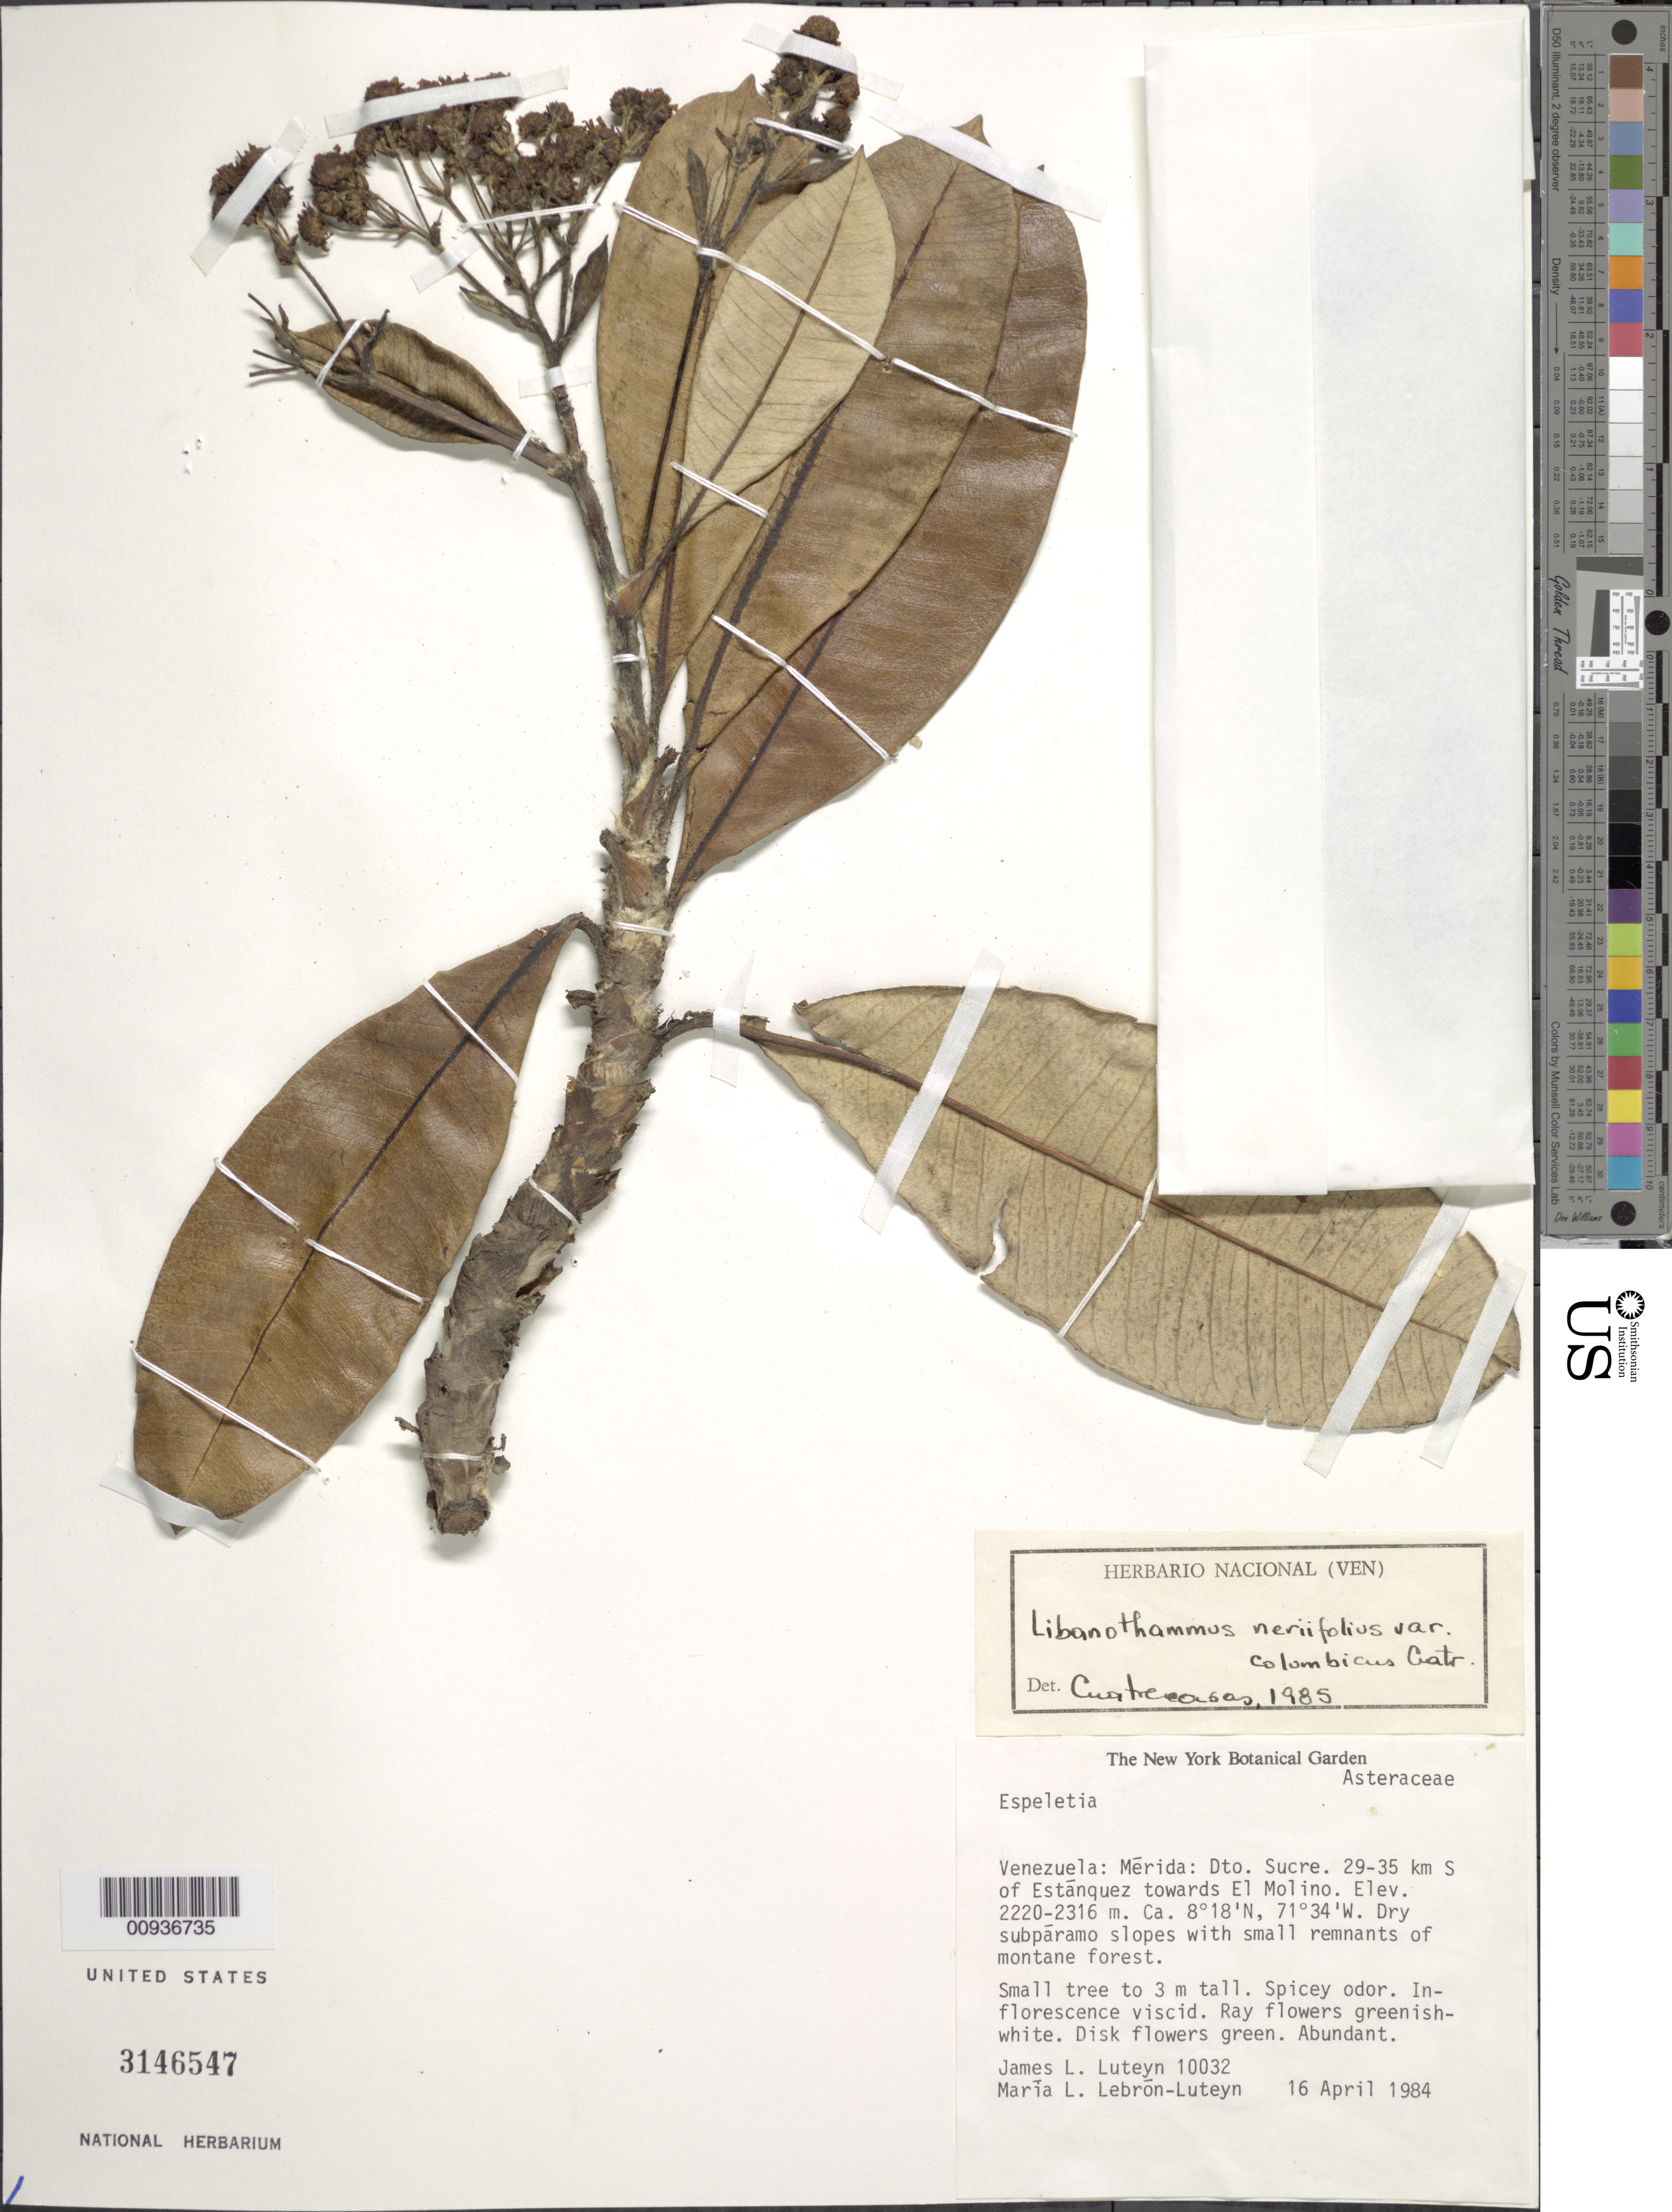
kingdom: Plantae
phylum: Tracheophyta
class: Magnoliopsida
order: Asterales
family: Asteraceae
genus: Libanothamnus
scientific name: Libanothamnus neriifolius var. columbicus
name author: (Cuatrec.) Cuatrec.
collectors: J. L. Luteyn & M. L. Lebrón-Luteyn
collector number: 10032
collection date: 1984-04-16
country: Venezuela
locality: Merida, Dto. Sucre, 29-35 km S of Estanquez towards El Molino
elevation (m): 2220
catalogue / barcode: US 3146547